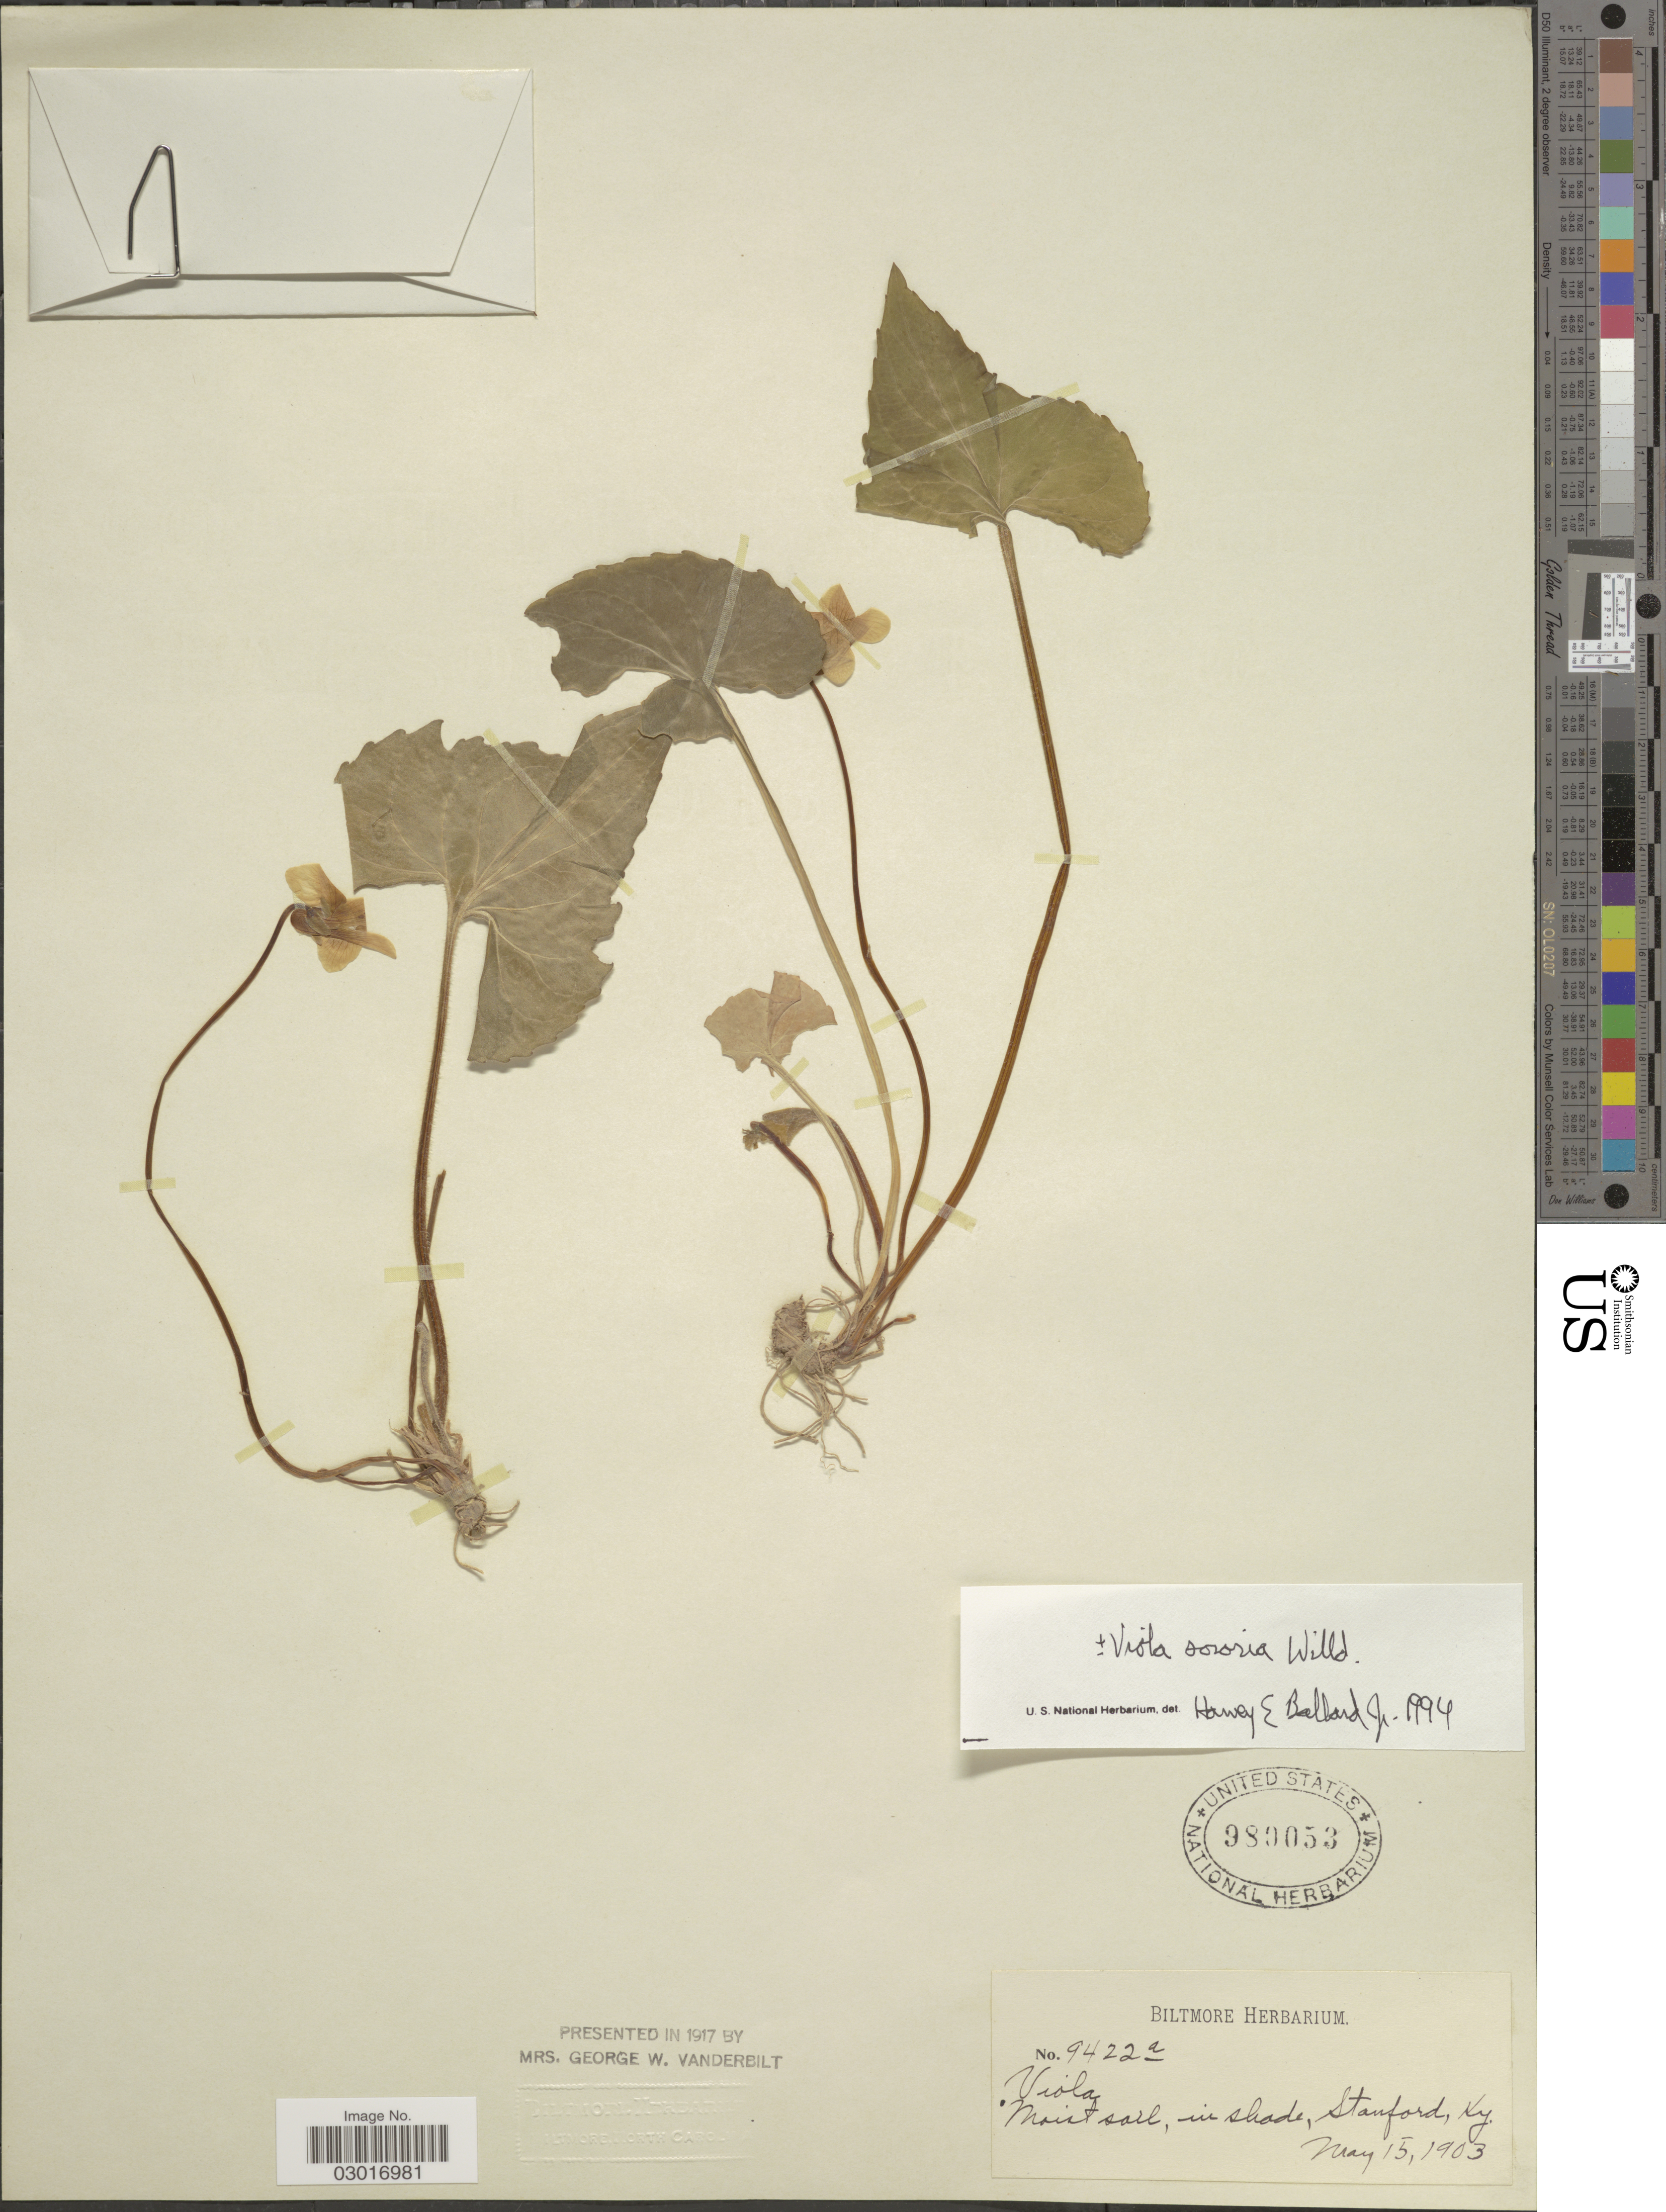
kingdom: Plantae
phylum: Tracheophyta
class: Magnoliopsida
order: Malpighiales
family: Violaceae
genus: Viola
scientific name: Viola sororia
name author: Willd.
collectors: ex herb. Biltmore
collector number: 9422a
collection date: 1903-05-15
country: United States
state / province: Kentucky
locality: Moist soil, in shade, Stanford.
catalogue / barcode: US 980053